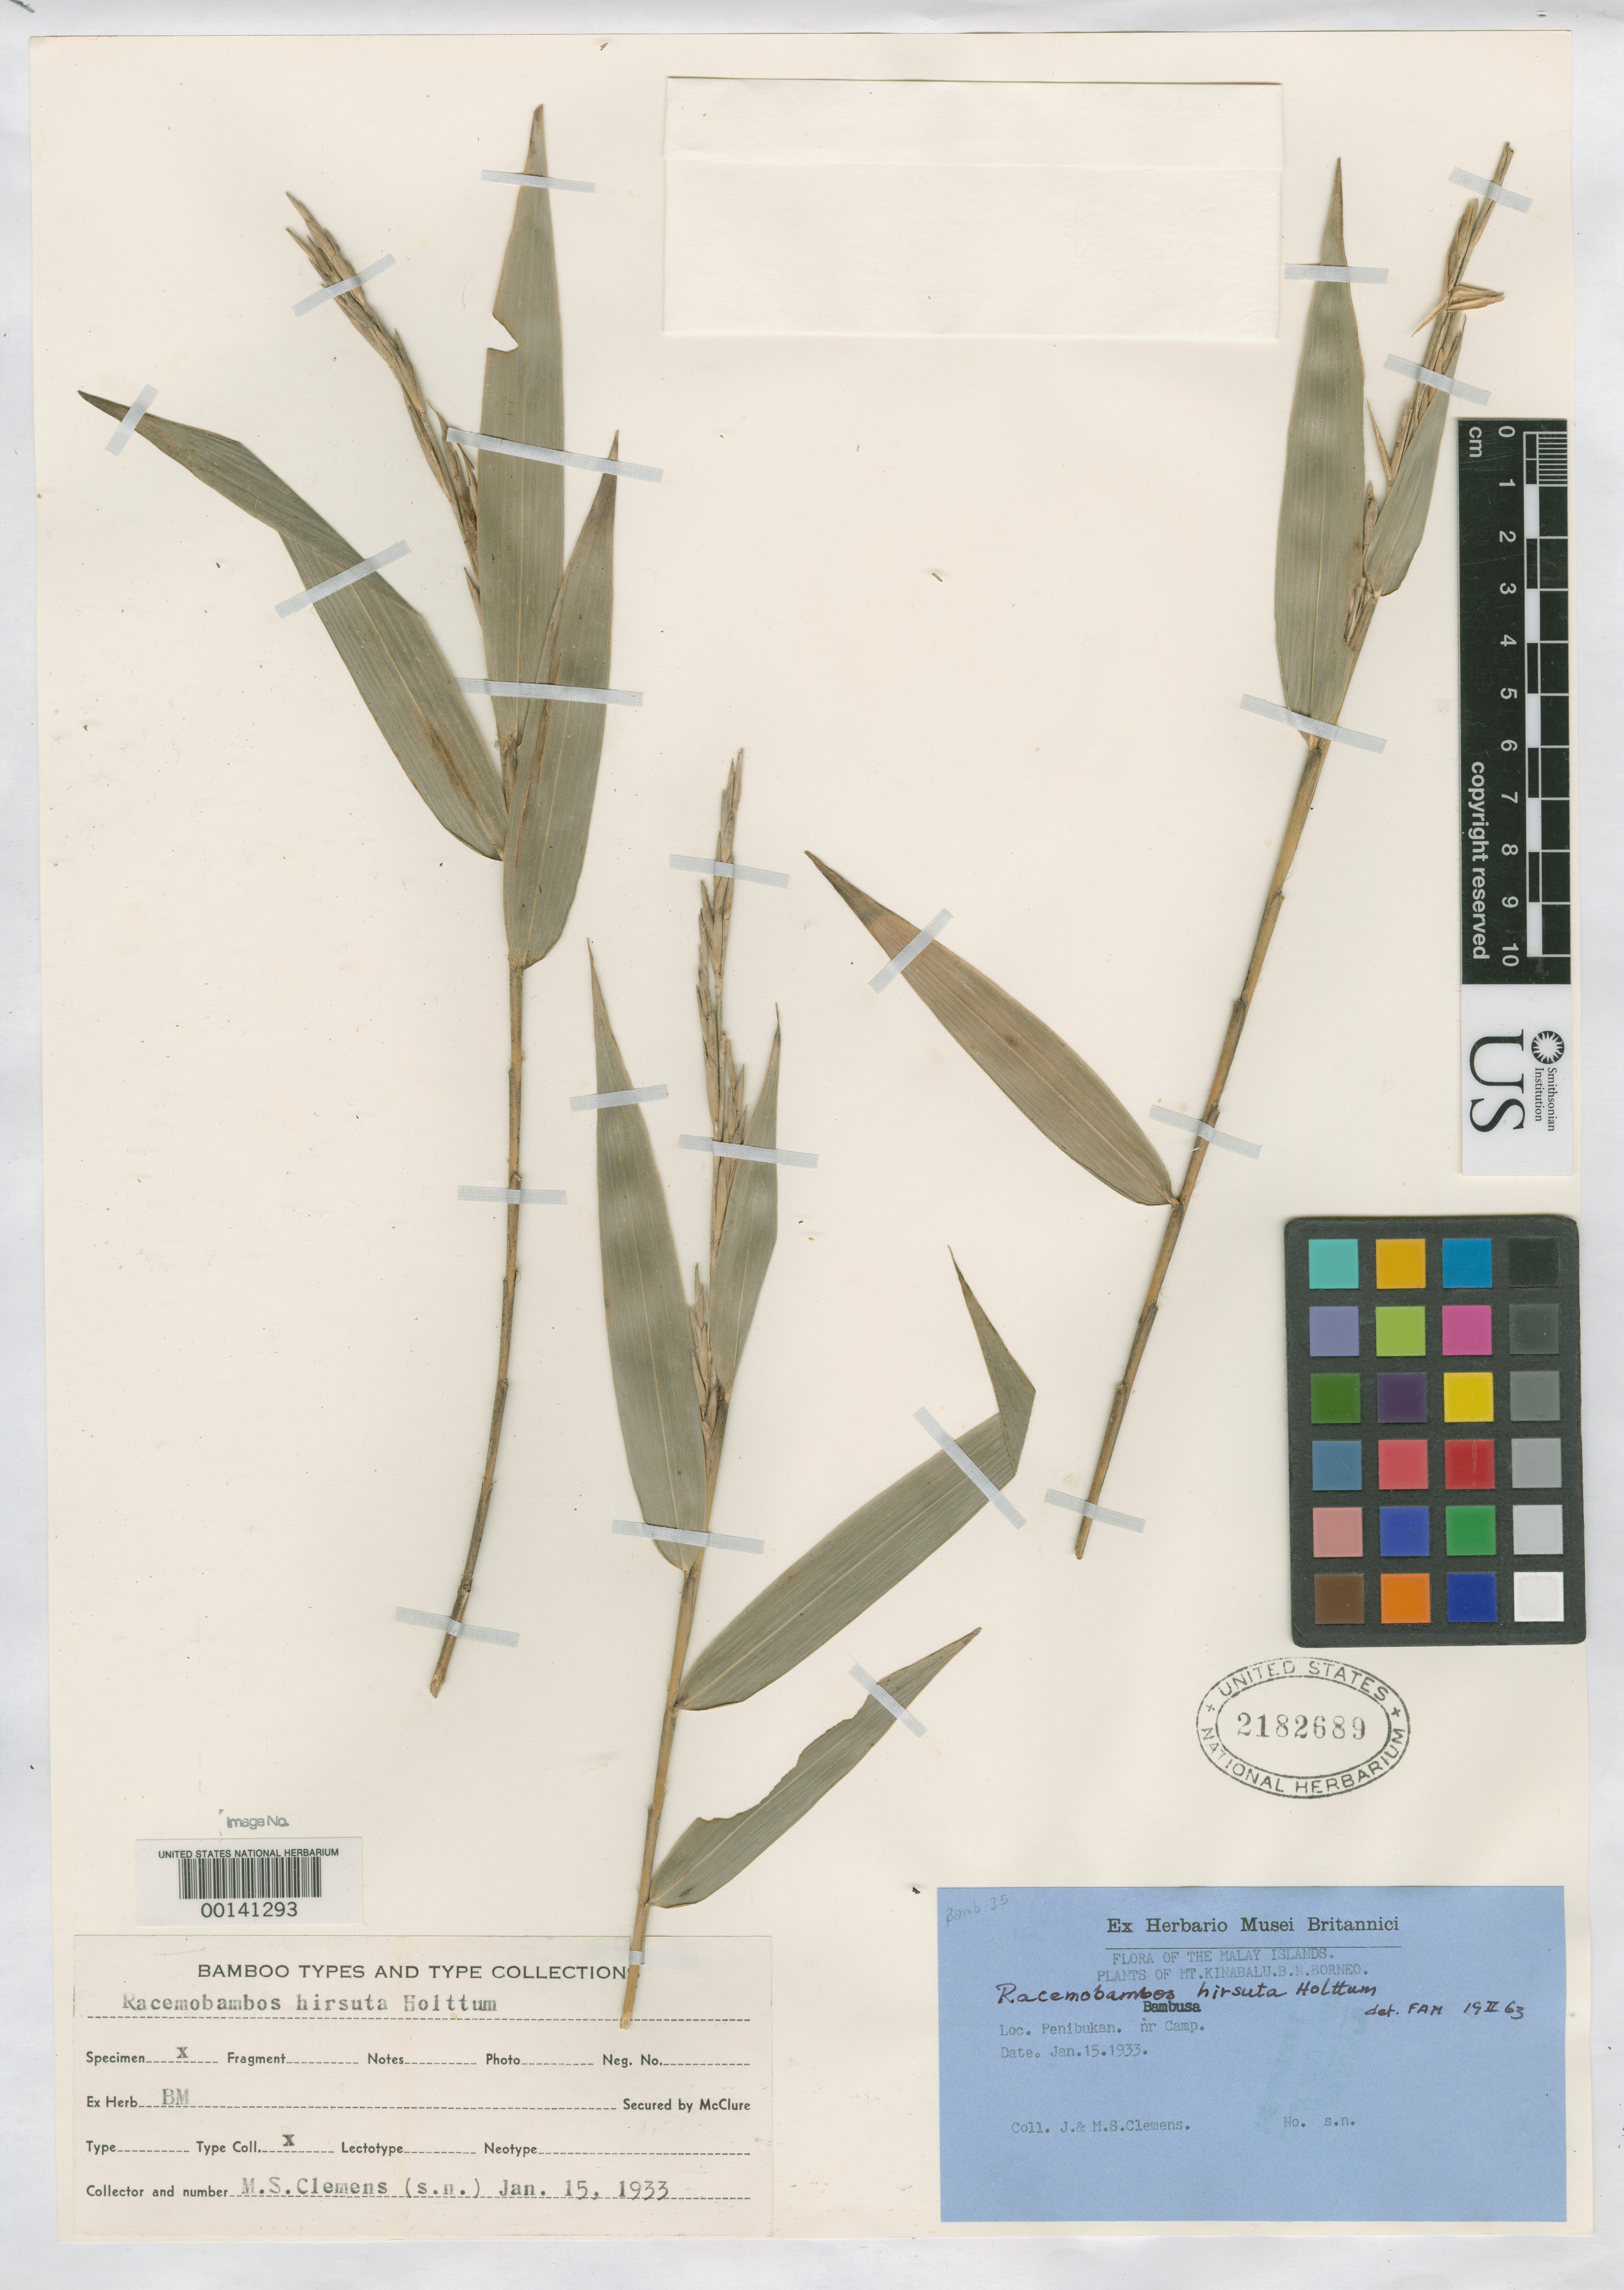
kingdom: Plantae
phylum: Tracheophyta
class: Liliopsida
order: Poales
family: Poaceae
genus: Racemobambos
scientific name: Racemobambos hirsuta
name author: Holttum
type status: Type Fragment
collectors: M. S. Clemens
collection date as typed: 15 Jan 1933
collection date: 1933-01-15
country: Malaysia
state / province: Sabah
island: Borneo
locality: Mt. Kinabalu, Penibukan Ridge; alt. 4000-5000 ft.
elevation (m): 1219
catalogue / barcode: US 2182689